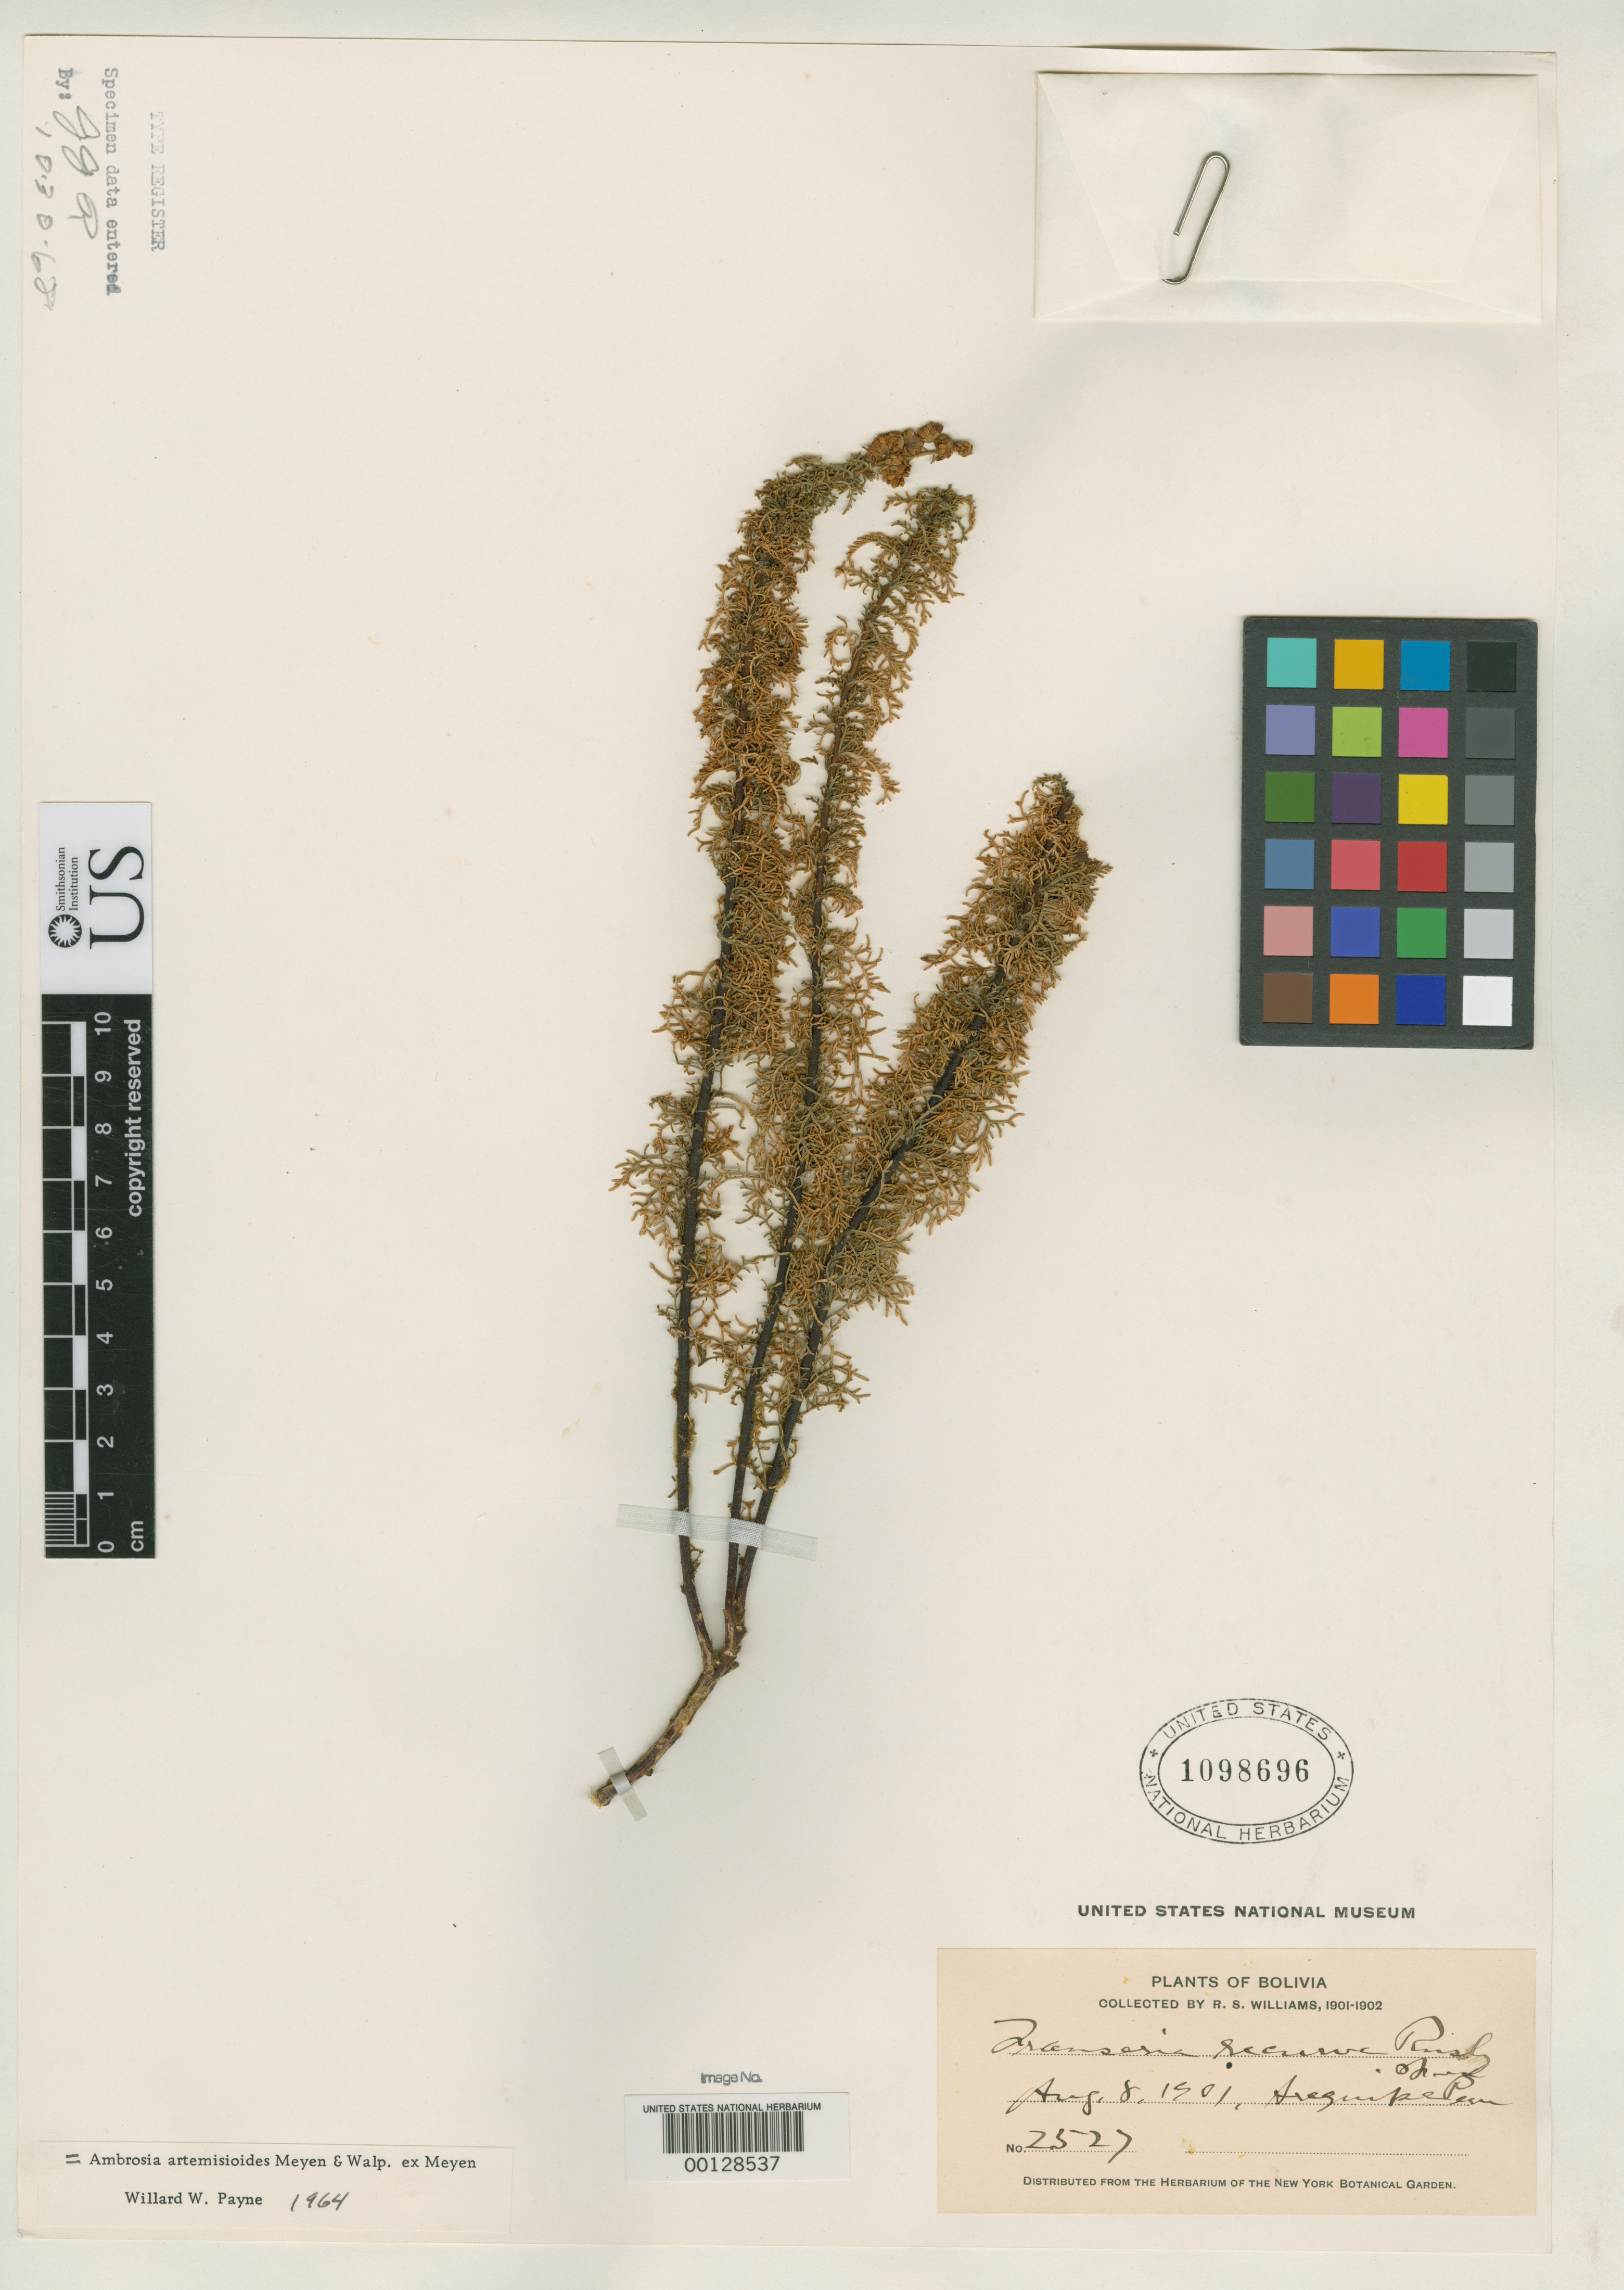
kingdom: Plantae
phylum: Tracheophyta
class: Magnoliopsida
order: Asterales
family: Asteraceae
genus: Franseria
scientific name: Franseria recurva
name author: Rusby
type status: Isotype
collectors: R. S. Williams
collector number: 2527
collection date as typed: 08 Aug 1901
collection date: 1901-08-08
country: Peru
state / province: Arequipa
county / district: Arequipa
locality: Arequipa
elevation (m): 2286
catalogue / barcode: US 1098696